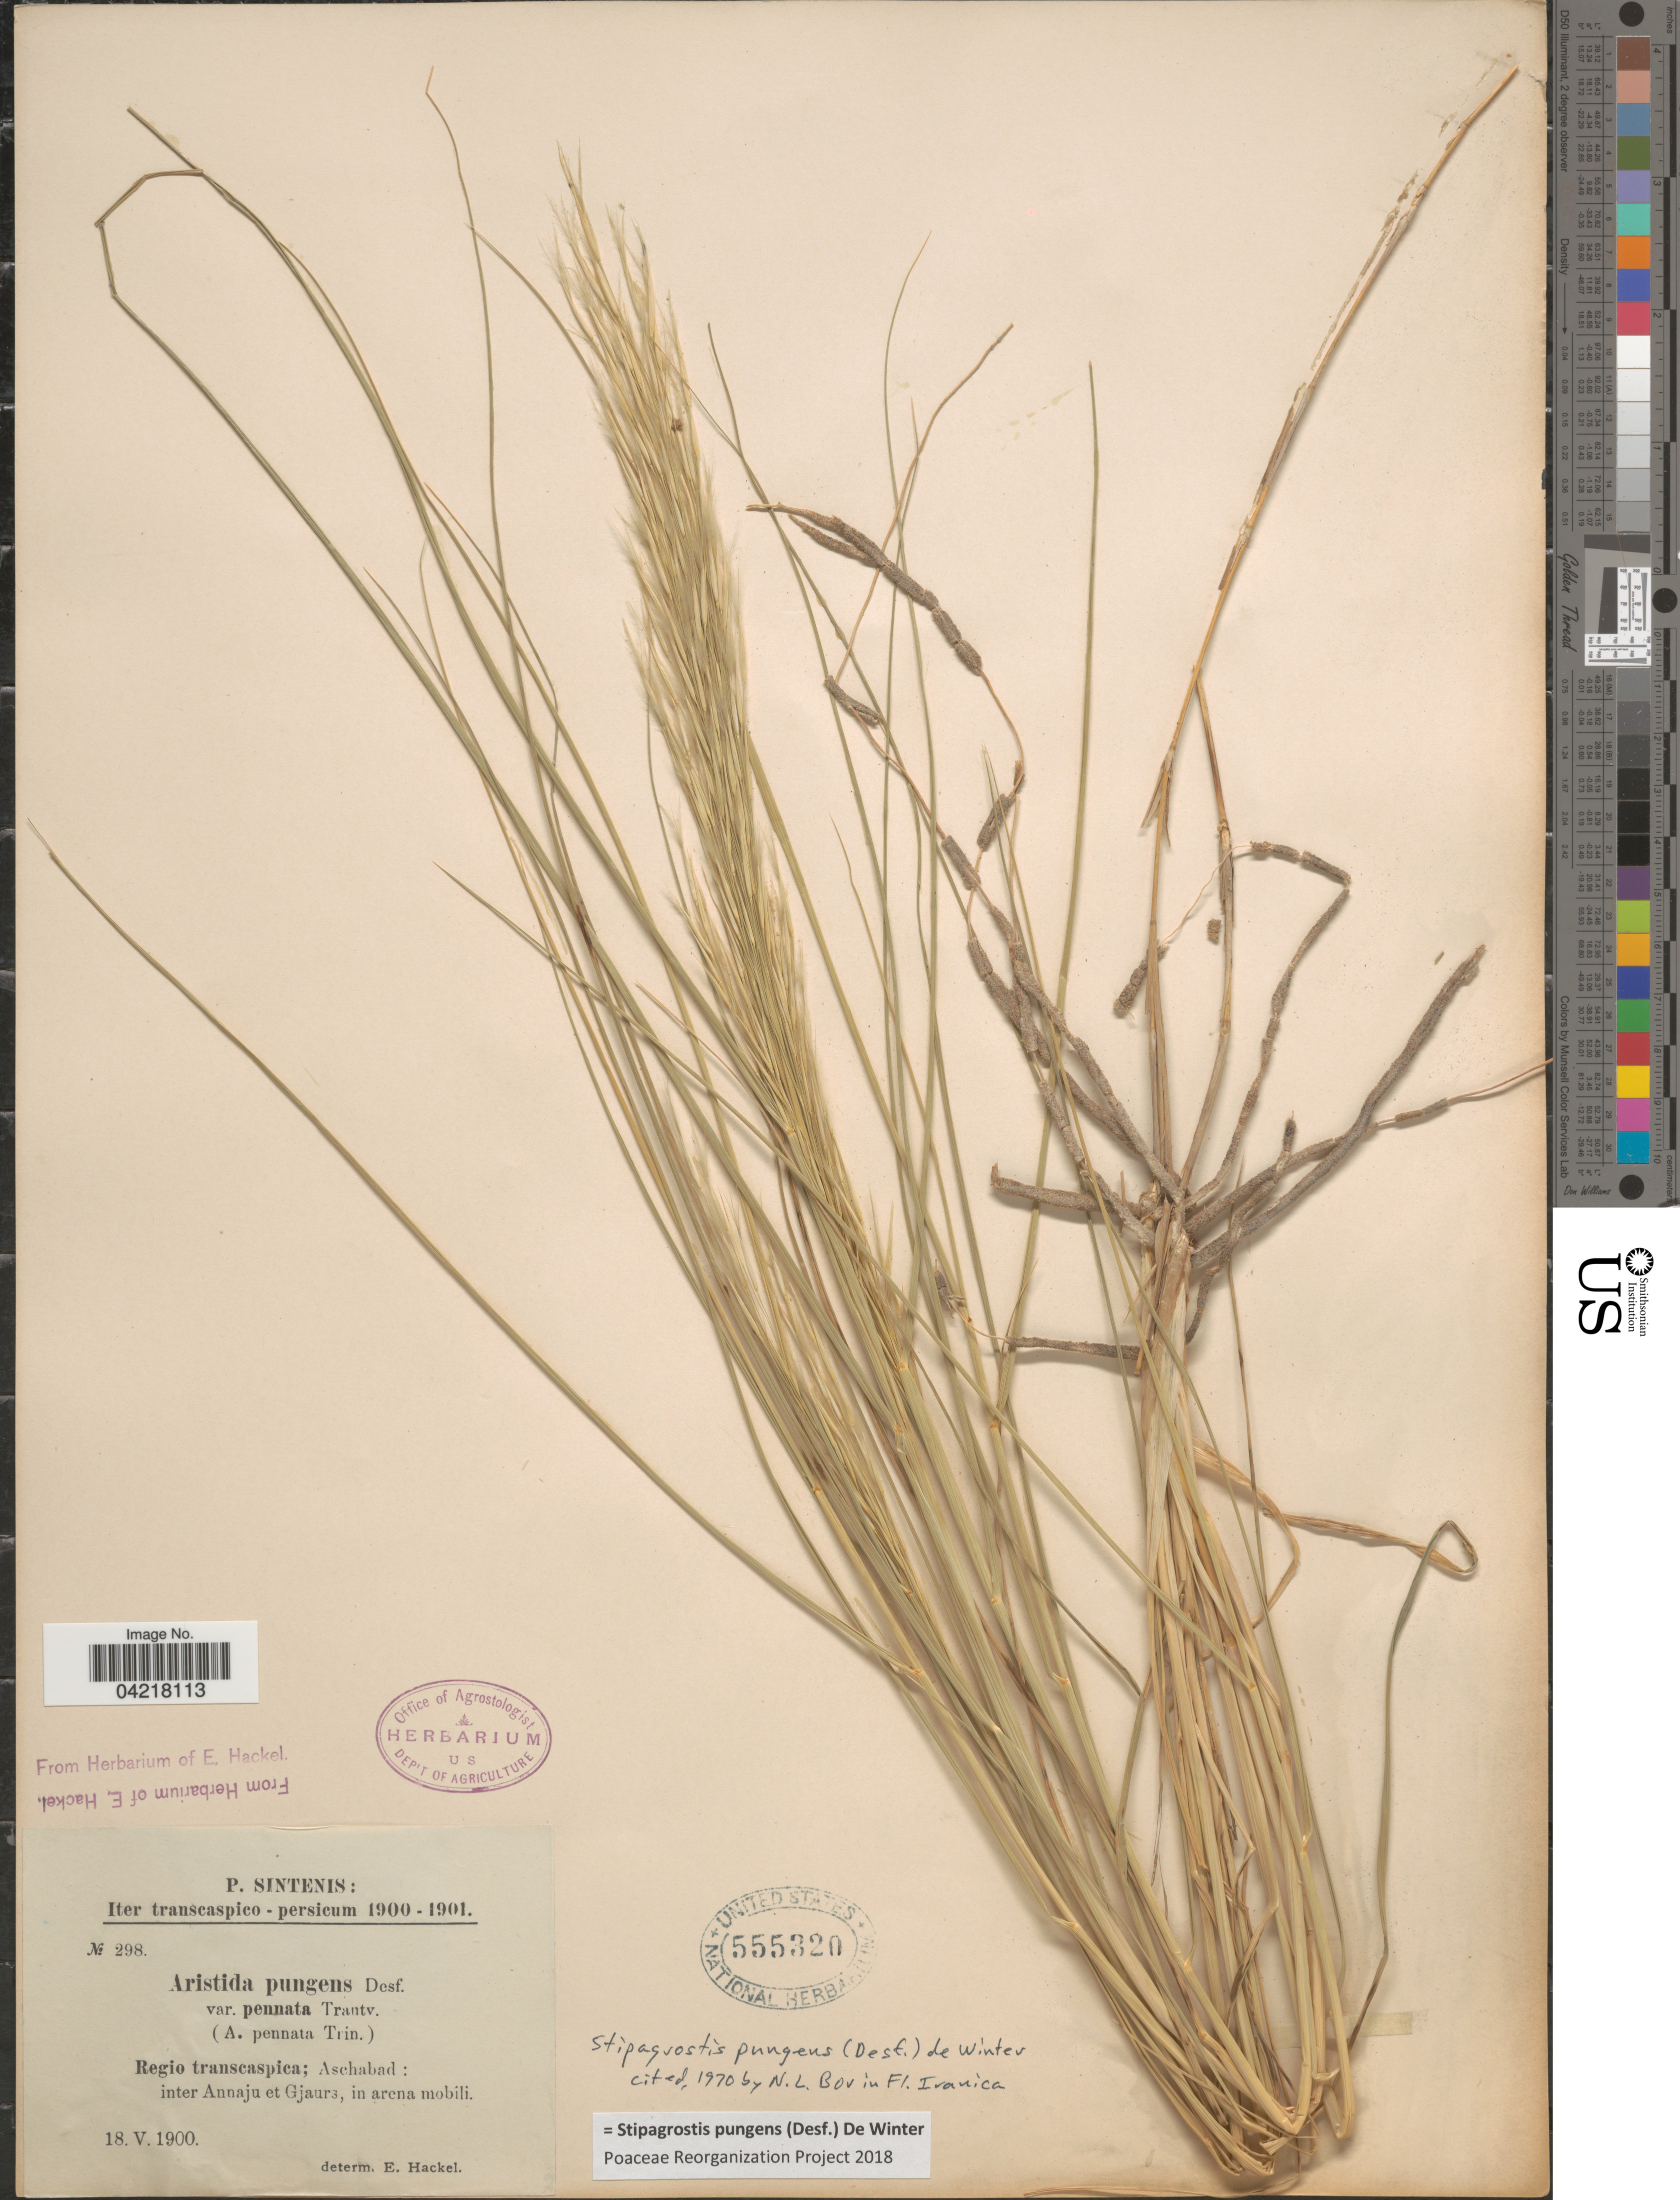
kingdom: Plantae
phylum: Tracheophyta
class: Liliopsida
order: Poales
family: Poaceae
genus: Stipagrostis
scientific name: Stipagrostis pungens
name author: (Desf.) De Winter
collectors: P. Sintenis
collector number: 298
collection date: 1900-05-18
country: Turkmenistan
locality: Iter transcaspico-persicum 1900-1901. Regio transcaspica: Aschabad: inter Annaju et Gjaurs, in arena mobili.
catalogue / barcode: US 555320